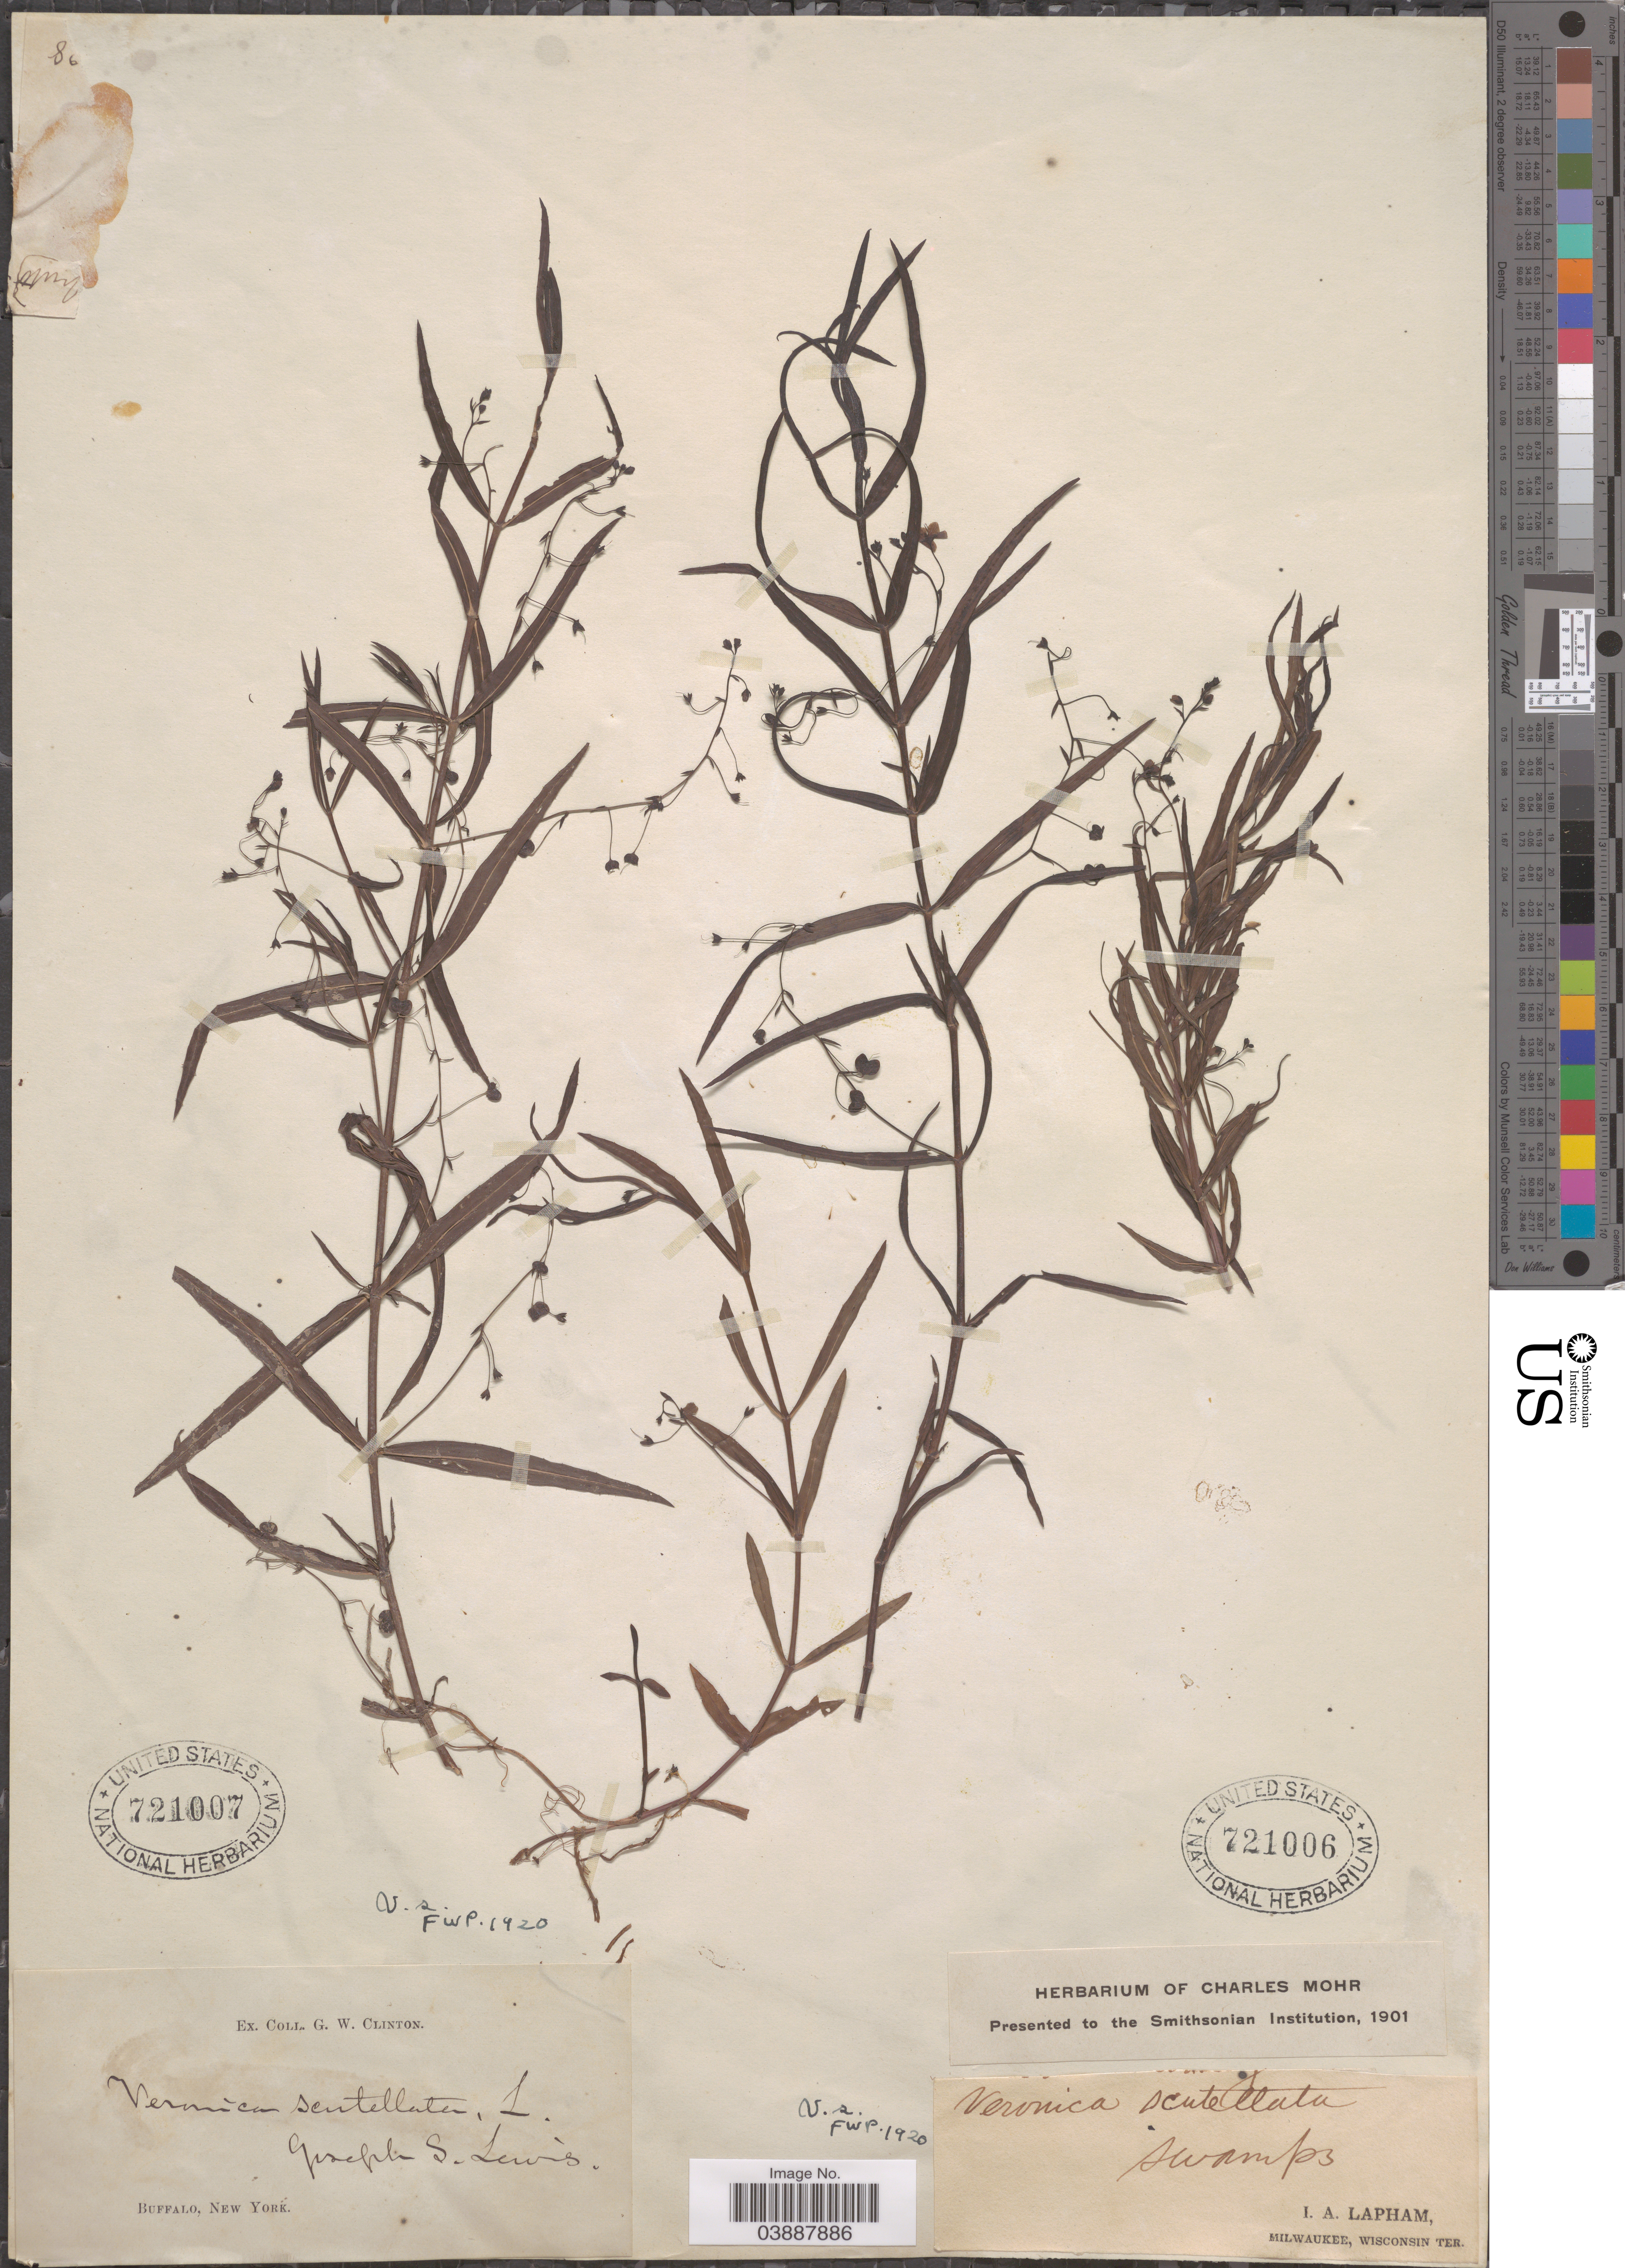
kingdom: Plantae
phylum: Tracheophyta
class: Magnoliopsida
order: Lamiales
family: Plantaginaceae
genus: Veronica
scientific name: Veronica scutellata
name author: L.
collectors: I. Lapham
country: United States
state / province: Wisconsin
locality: Milwaukee, Wisconsin Ter.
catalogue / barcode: US 721006-2